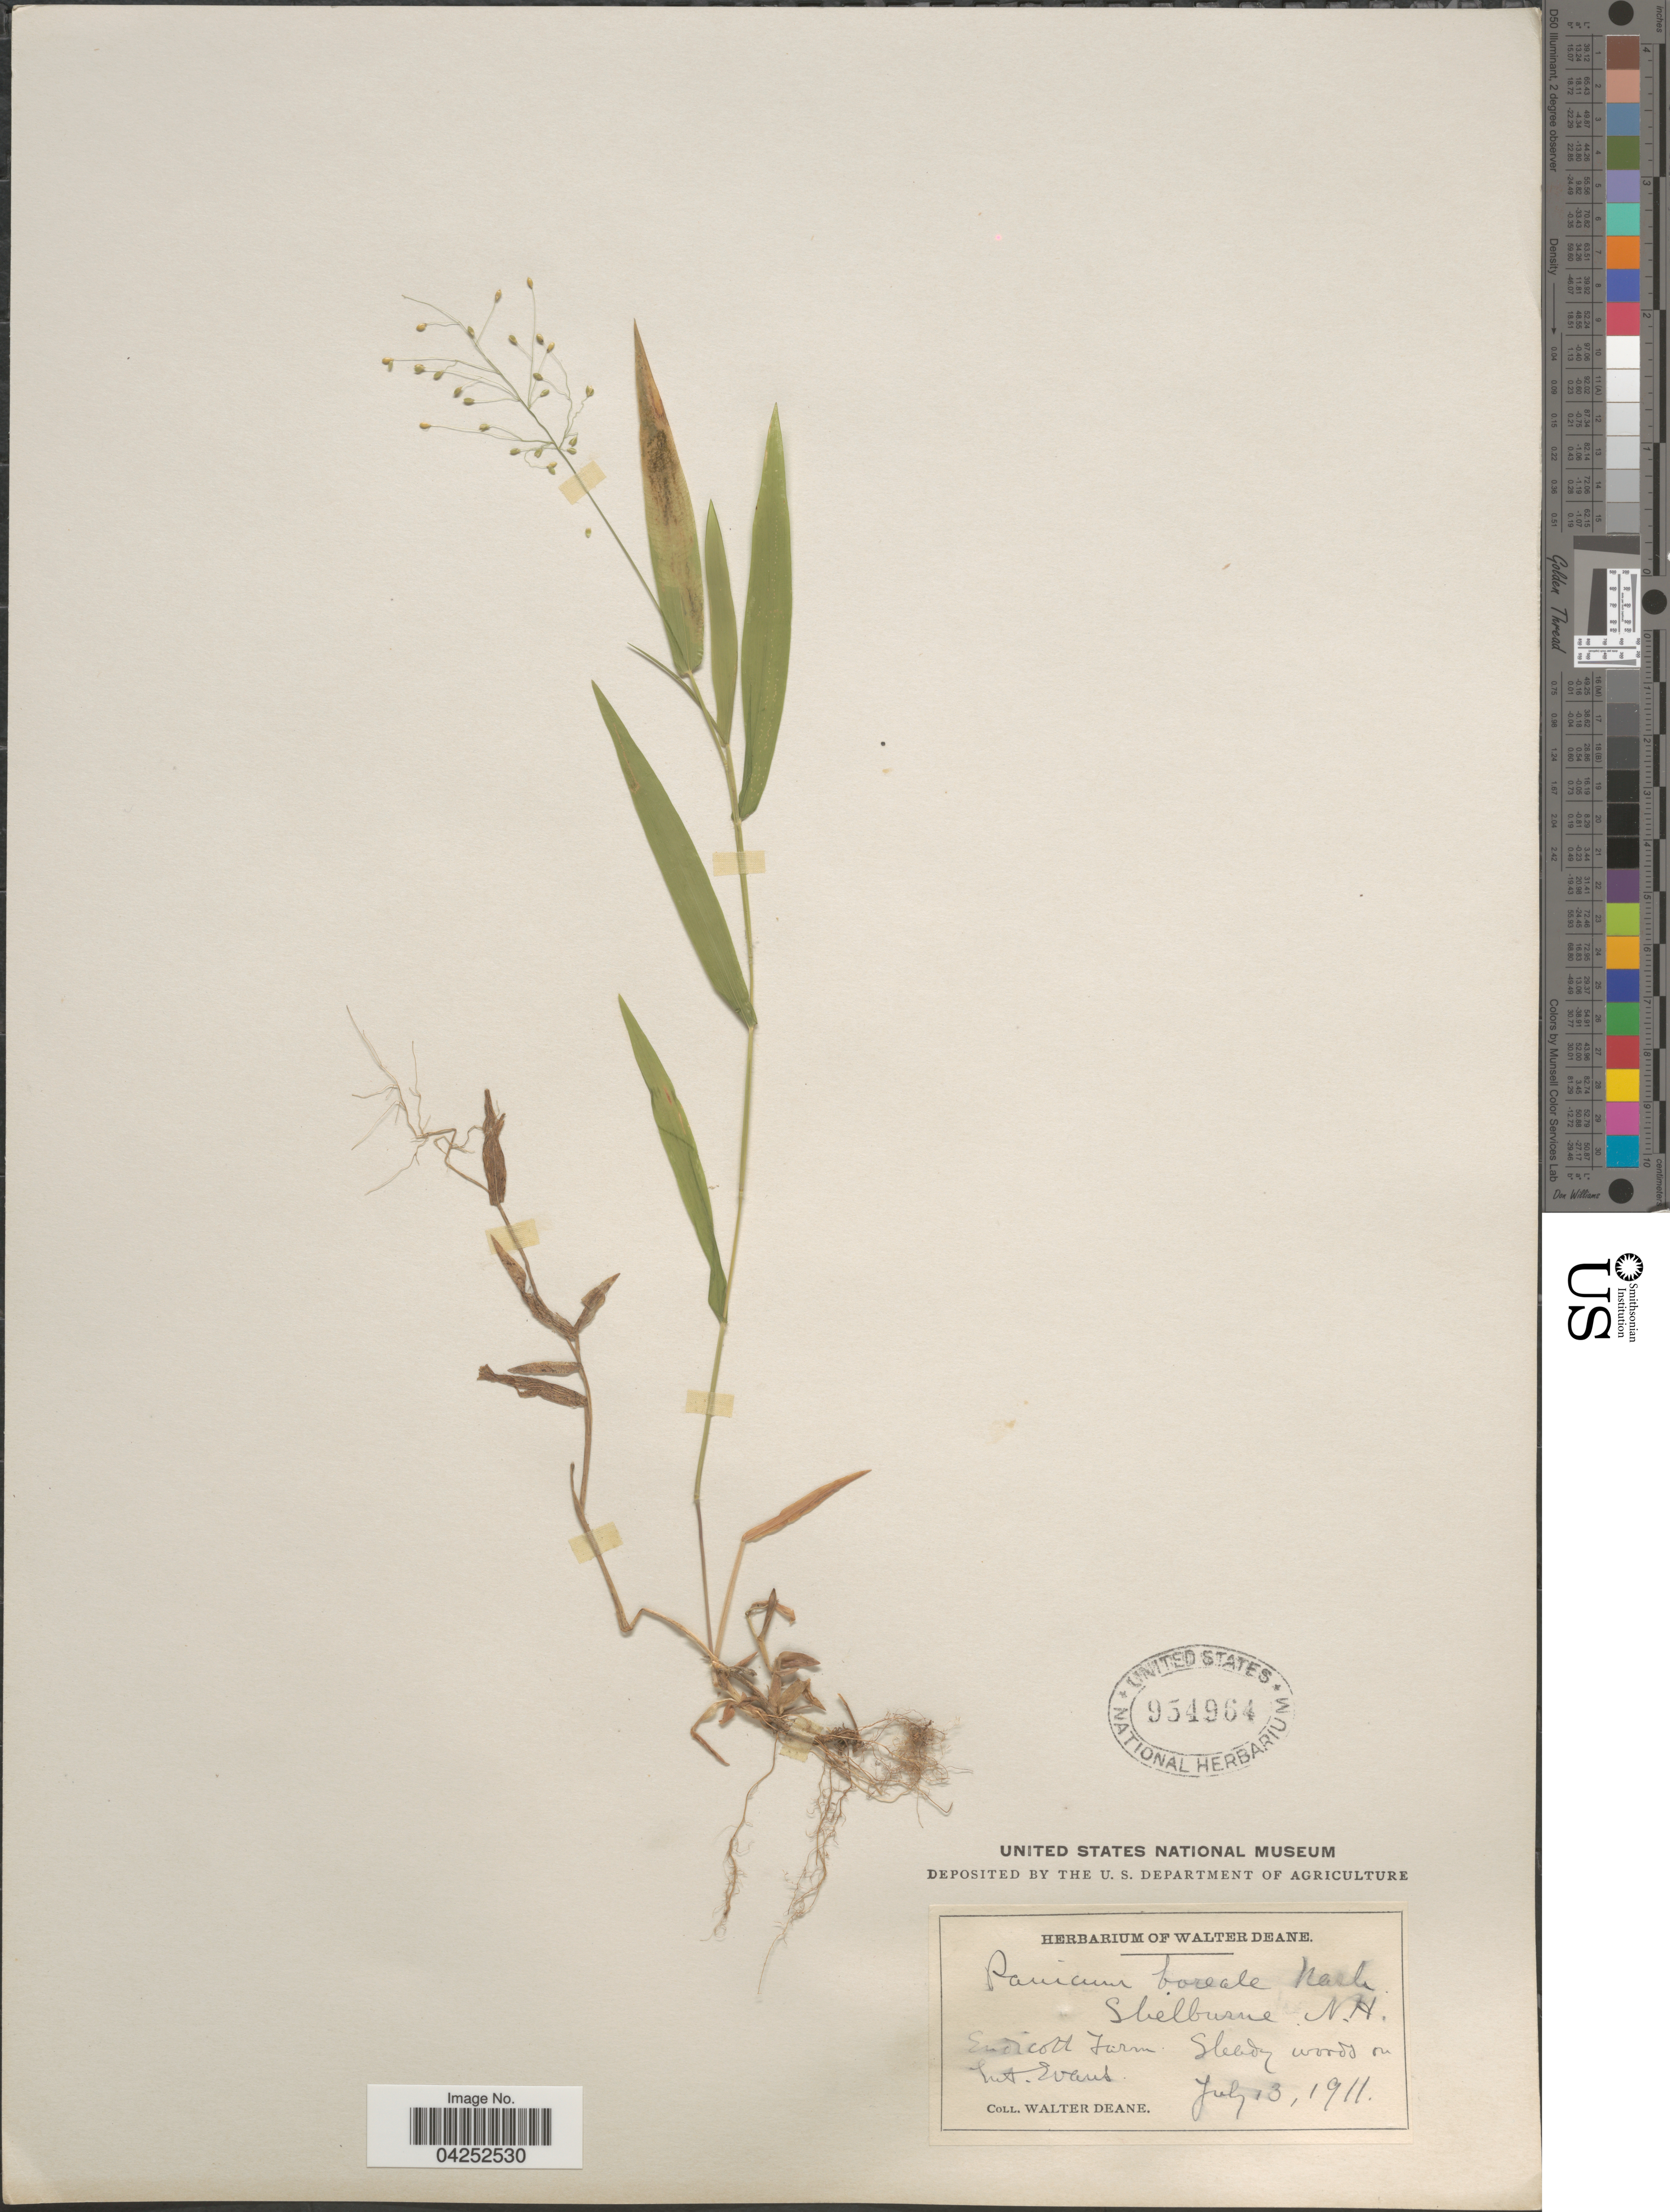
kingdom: Plantae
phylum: Tracheophyta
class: Liliopsida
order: Poales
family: Poaceae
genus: Dichanthelium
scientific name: Dichanthelium boreale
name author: (Nash) Freckmann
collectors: W. Deane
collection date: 1911-07-13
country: United States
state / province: New Hampshire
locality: Shelburne. Endicott Farm.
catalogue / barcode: US 954964